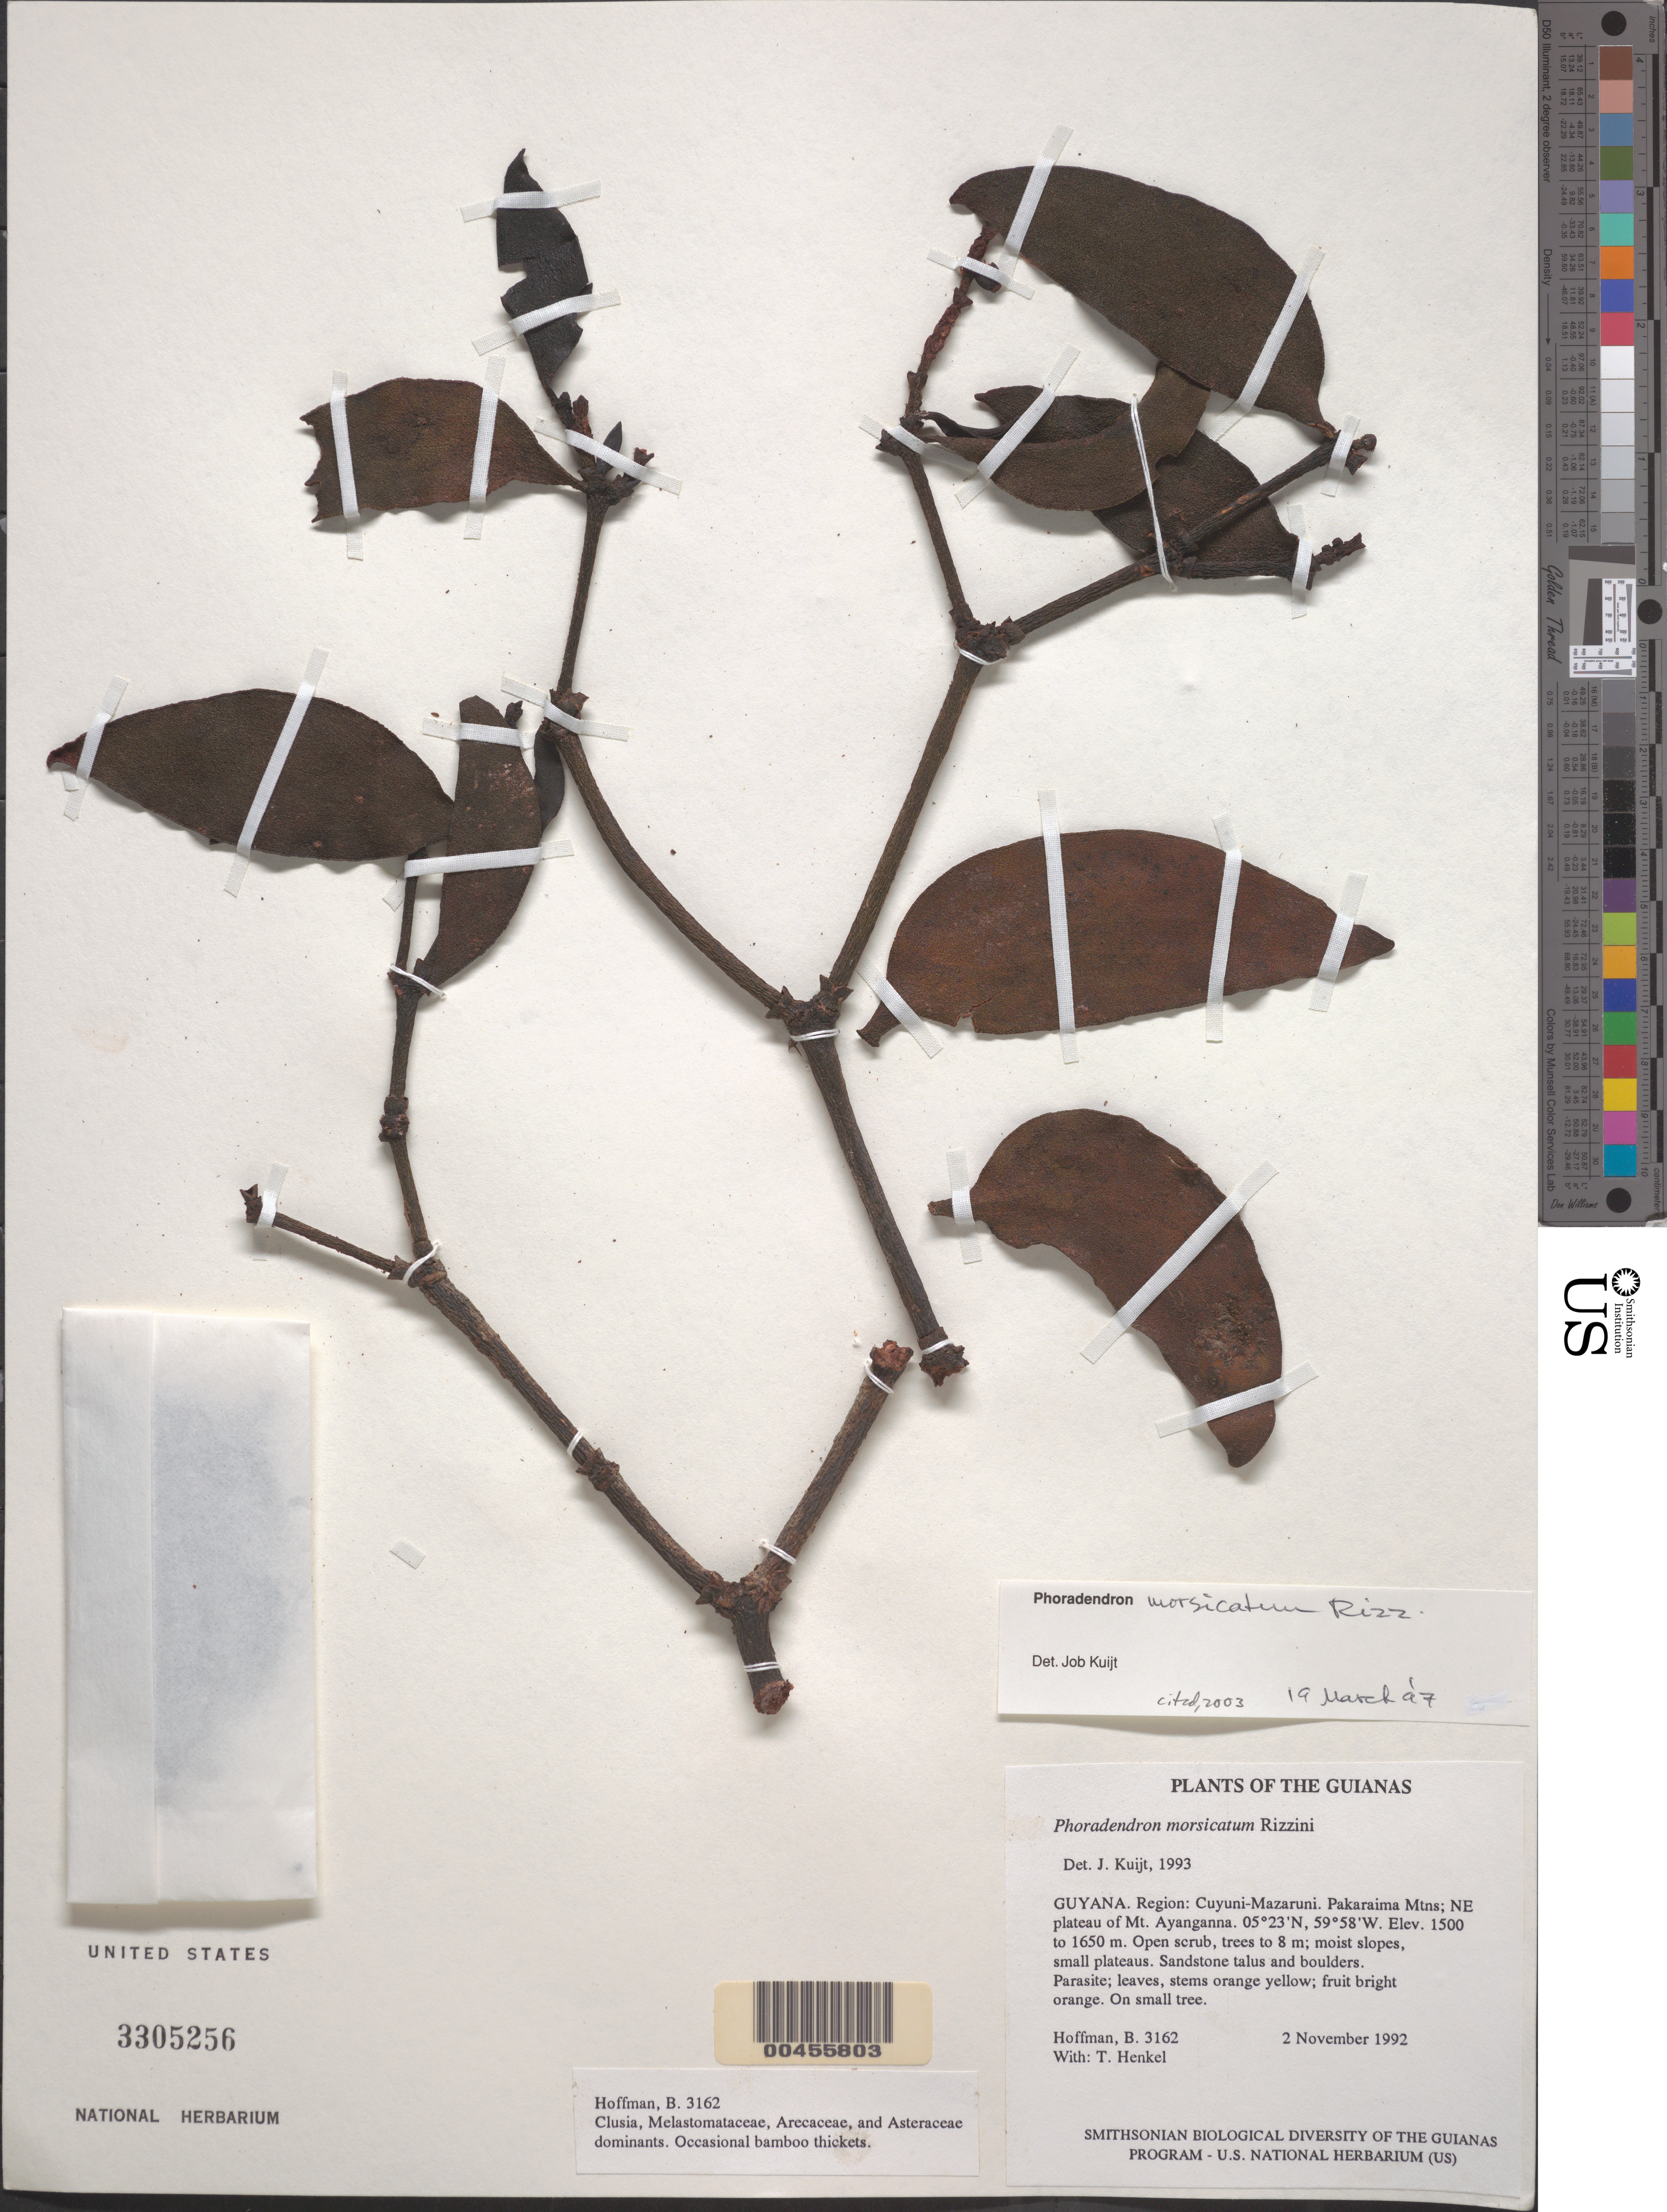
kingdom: Plantae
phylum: Tracheophyta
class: Magnoliopsida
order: Santalales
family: Viscaceae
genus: Phoradendron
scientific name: Phoradendron morsicatum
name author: Rizzini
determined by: Kuijt, Job, (CANADA)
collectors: B. Hoffman & T. Henkel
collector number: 3162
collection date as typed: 2 November 1992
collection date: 1992-11-02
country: Guyana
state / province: Cuyuni-Mazaruni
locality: Pakaraima Mountains; NE plateau of Mt. Ayanganna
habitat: Open scrub, trees to 8 m; moist slopes, small plateaus. Sandstone talus and boulders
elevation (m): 1500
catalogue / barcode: US 3305256